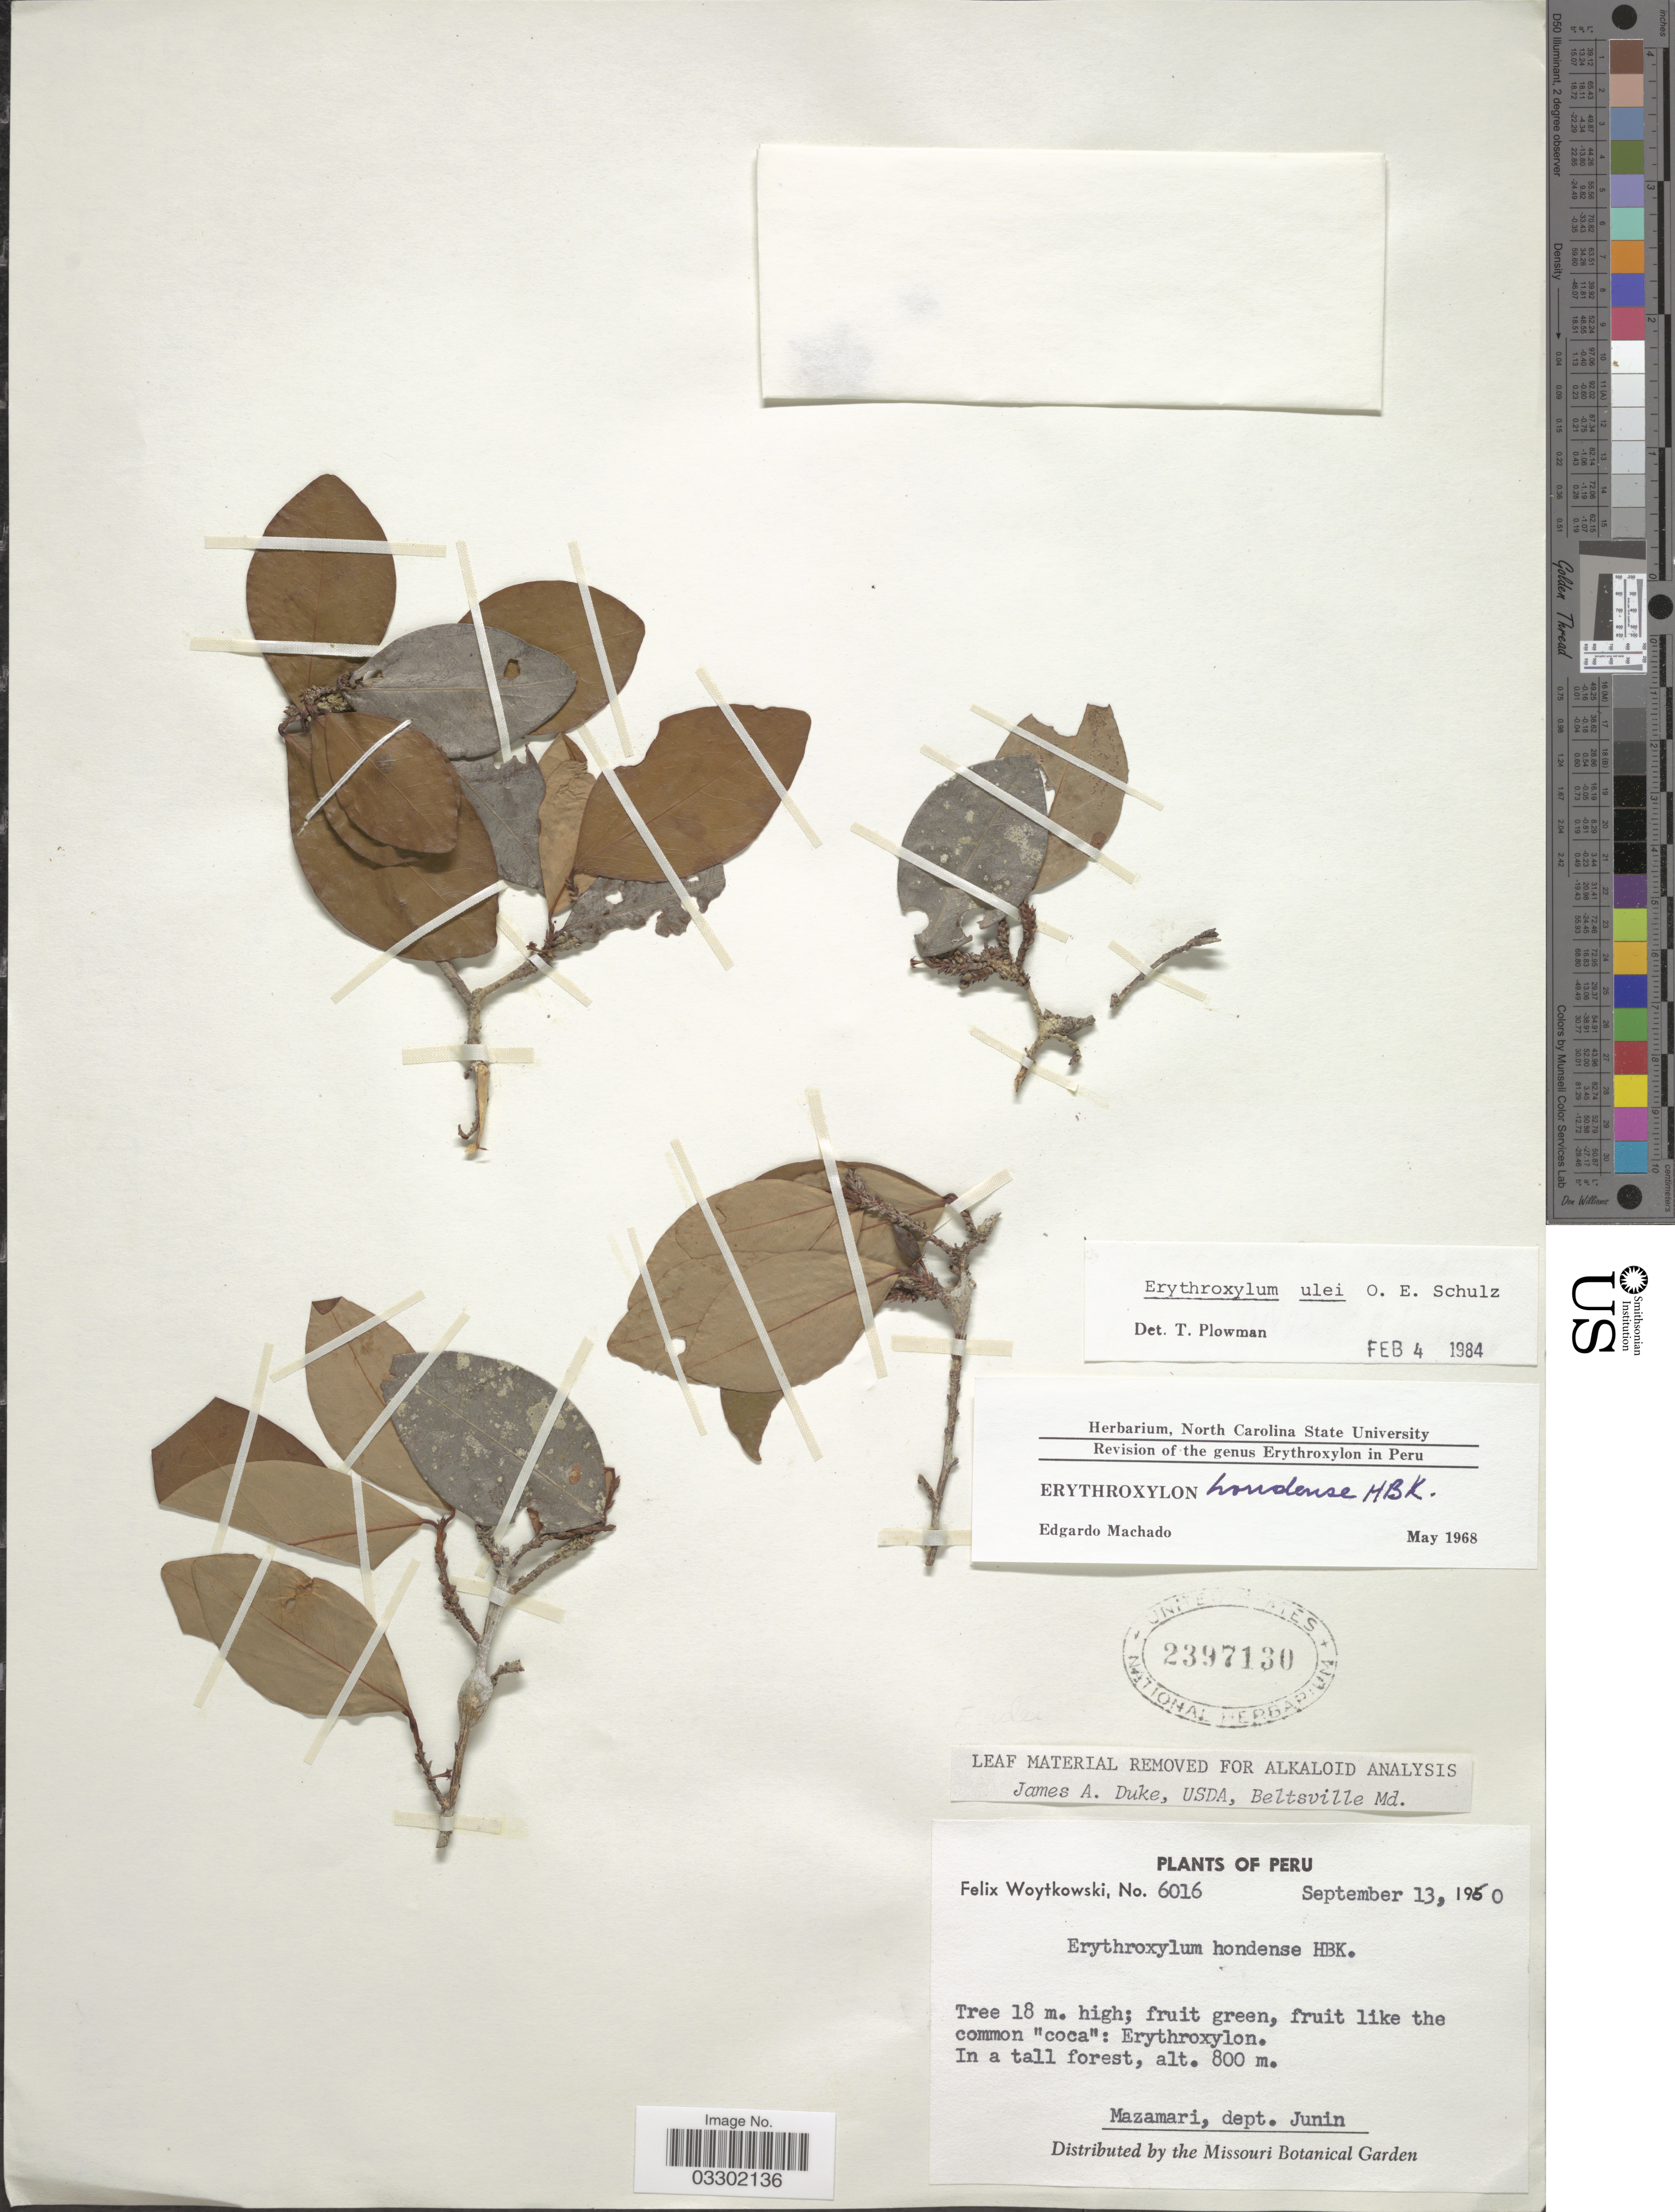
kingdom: Plantae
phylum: Tracheophyta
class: Magnoliopsida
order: Malpighiales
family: Erythroxylaceae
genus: Erythroxylum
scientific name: Erythroxylum ulei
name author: O.E. Schulz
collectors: F. Woytkowski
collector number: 6016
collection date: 1960-09-13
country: Peru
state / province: Junín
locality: Mazamari, dept. Junin.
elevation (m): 800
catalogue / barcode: US 2397130